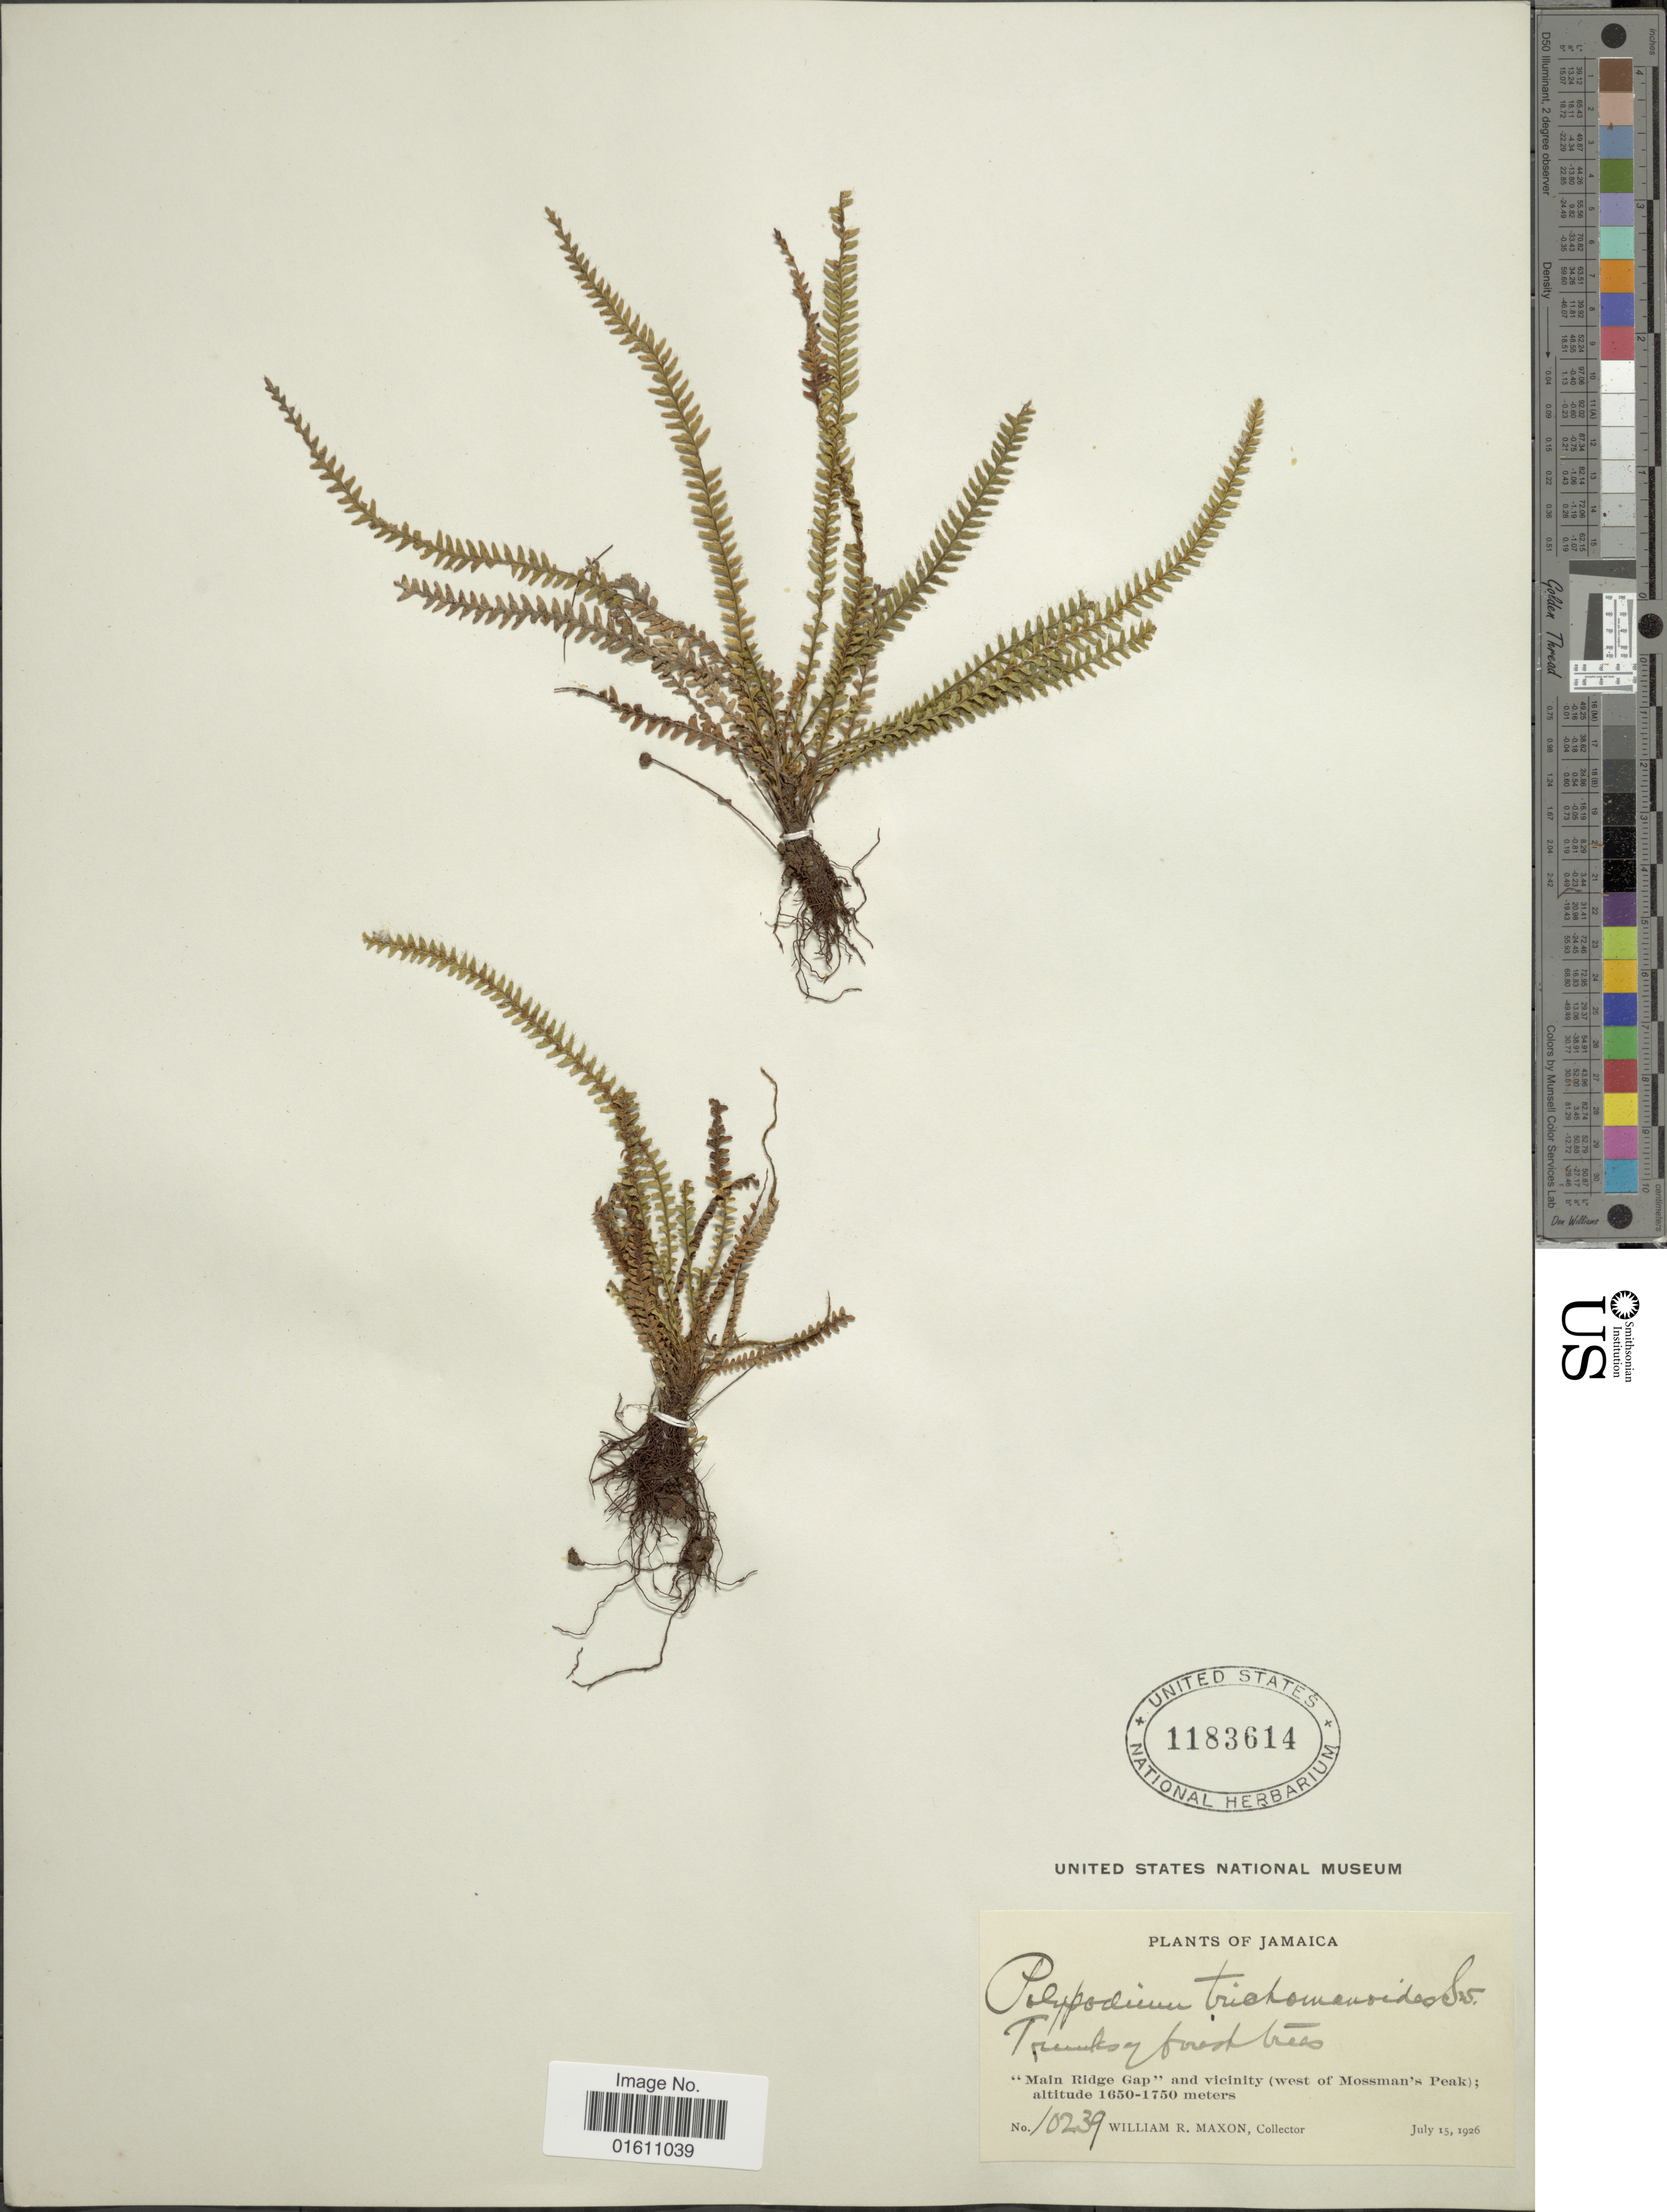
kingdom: Plantae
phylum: Tracheophyta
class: Polypodiopsida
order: Polypodiales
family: Polypodiaceae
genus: Moranopteris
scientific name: Moranopteris trichomanoides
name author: (Sw.) R. Y. Hirai & J. Prado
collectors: W. R. Maxon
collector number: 10239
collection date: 1926-07-15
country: Jamaica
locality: Main Ridge Gap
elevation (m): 1650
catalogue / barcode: US 1183614